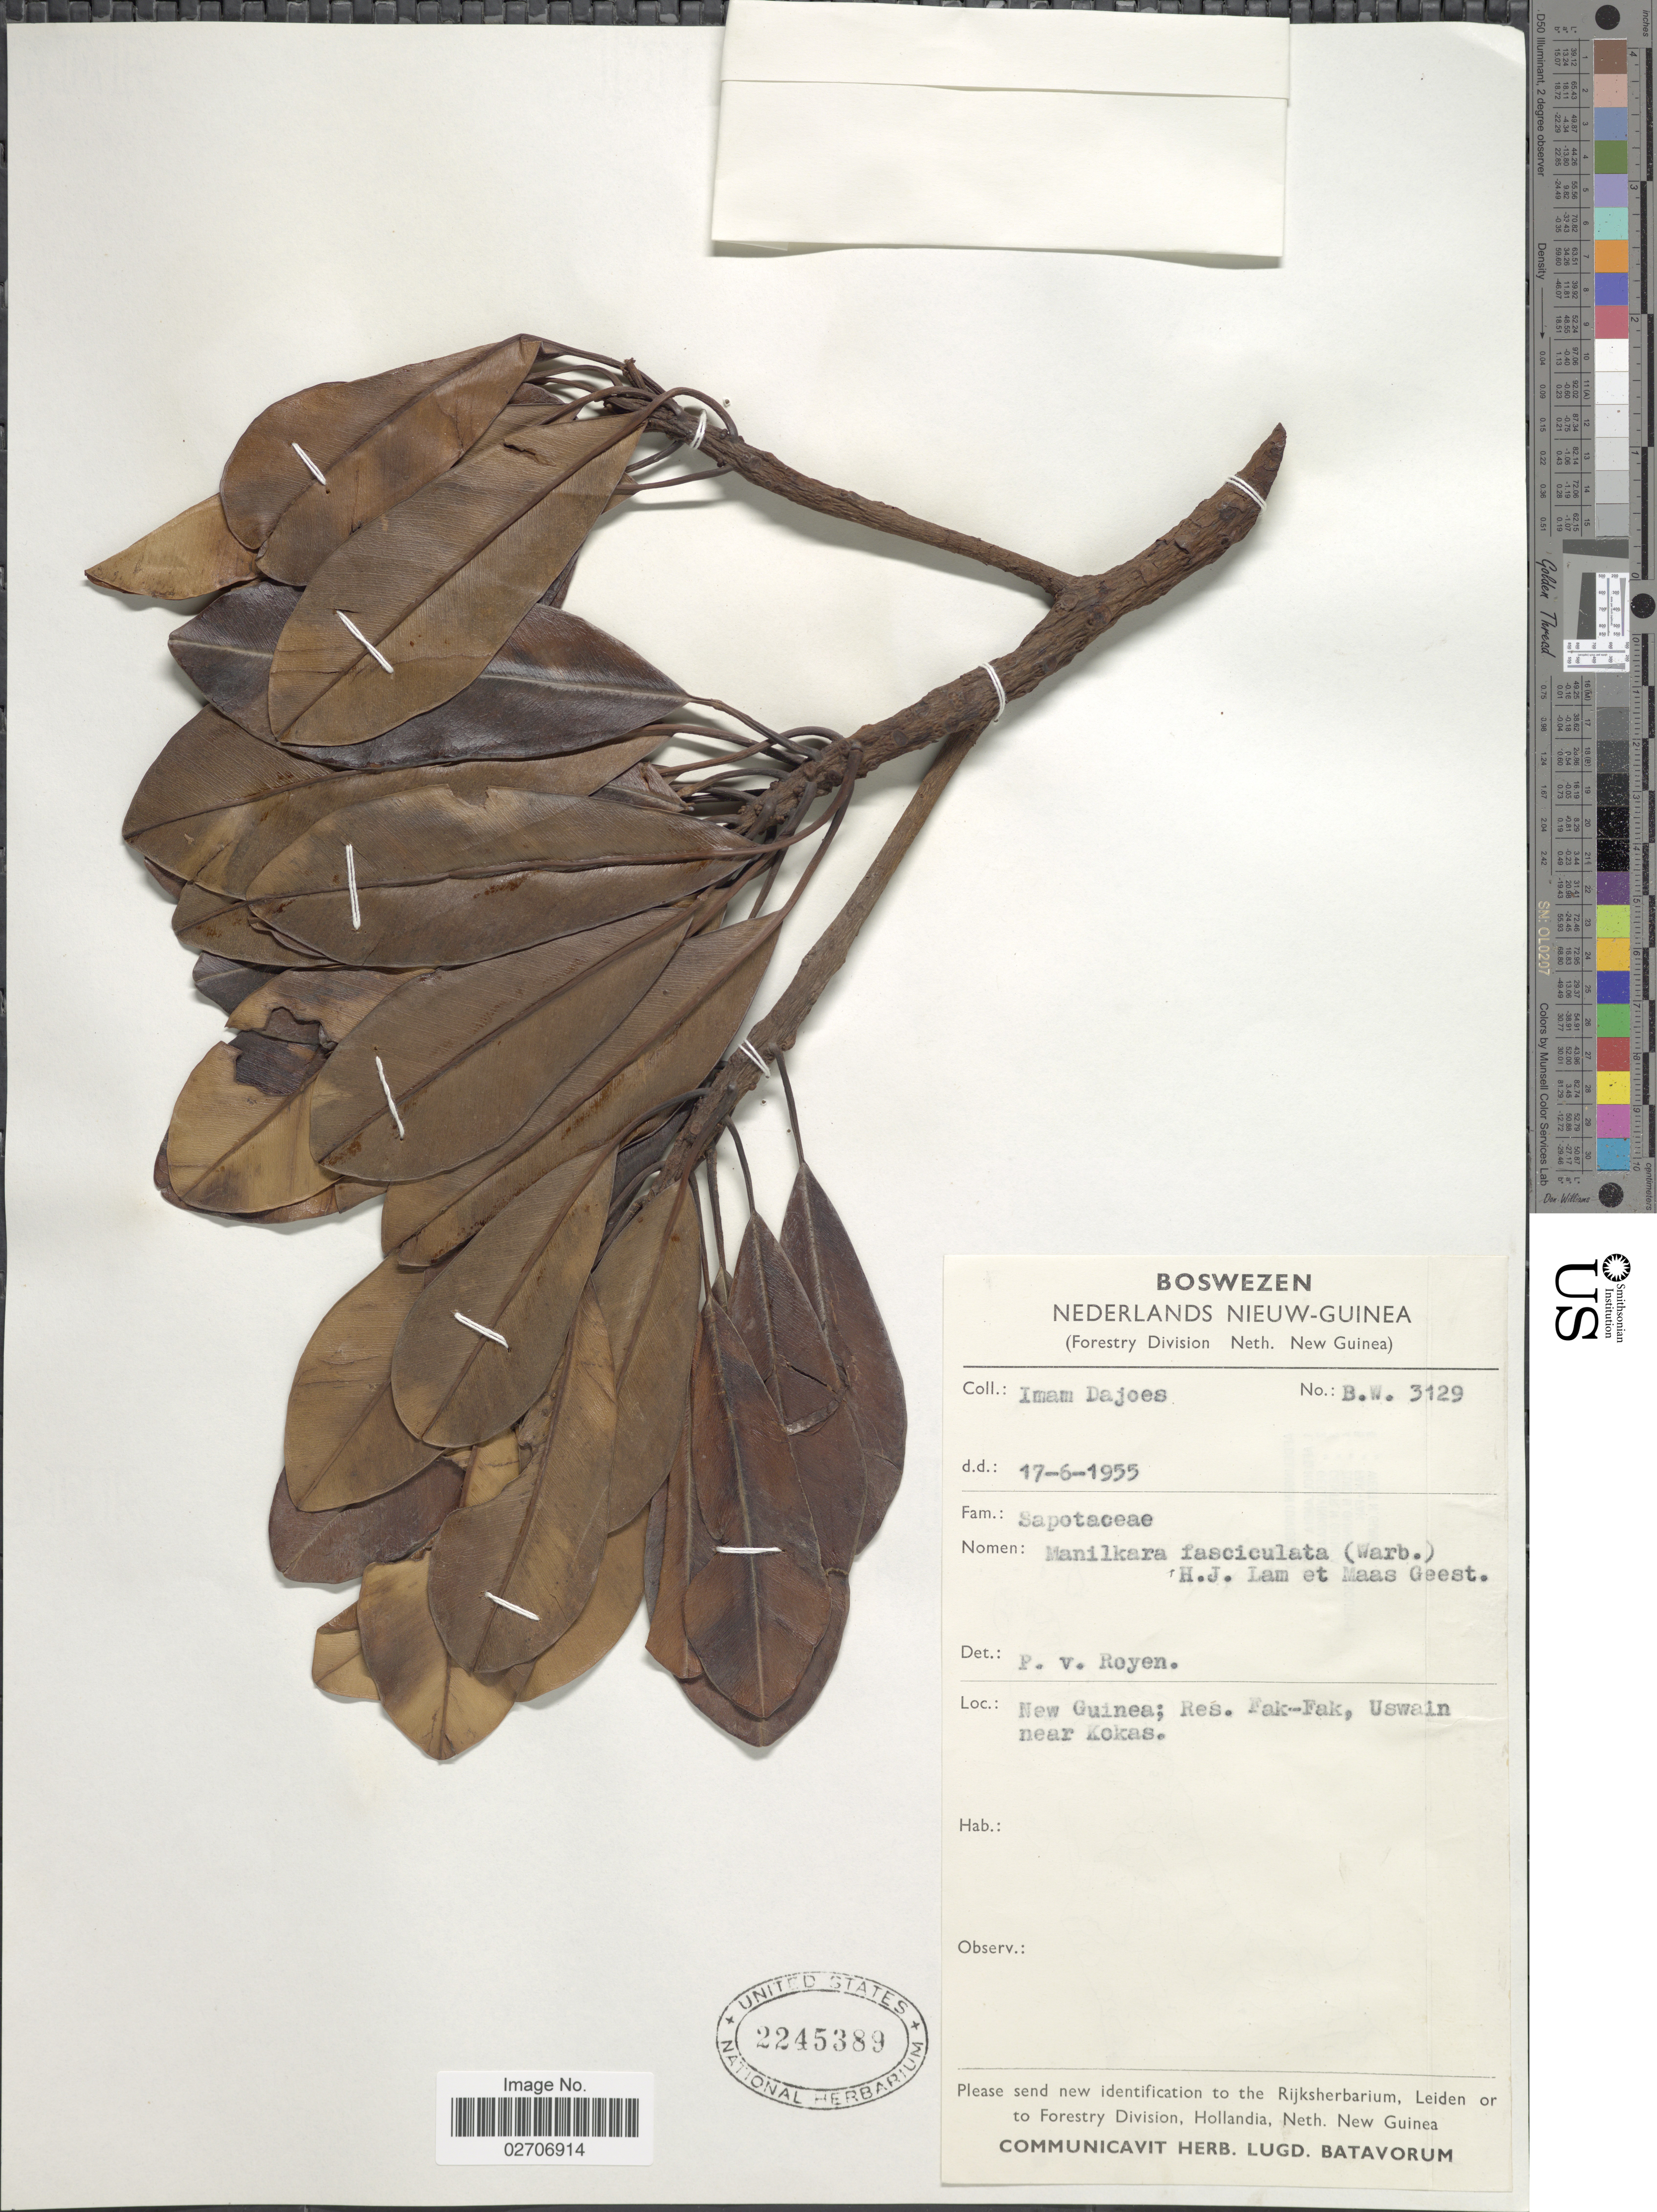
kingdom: Plantae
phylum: Tracheophyta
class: Magnoliopsida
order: Ericales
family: Sapotaceae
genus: Manilkara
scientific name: Manilkara fasciculata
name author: (Warb.) H.J. Lam & Maas Geest.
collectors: I. Dajoes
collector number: BW3129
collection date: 1955-06-17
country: Indonesia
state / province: Papua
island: New Guinea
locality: Boswezen, Nederlands Nieuw-Guinea, New Guina; Res. Fak-Fak, Uswain near Kokas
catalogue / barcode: US 2245389